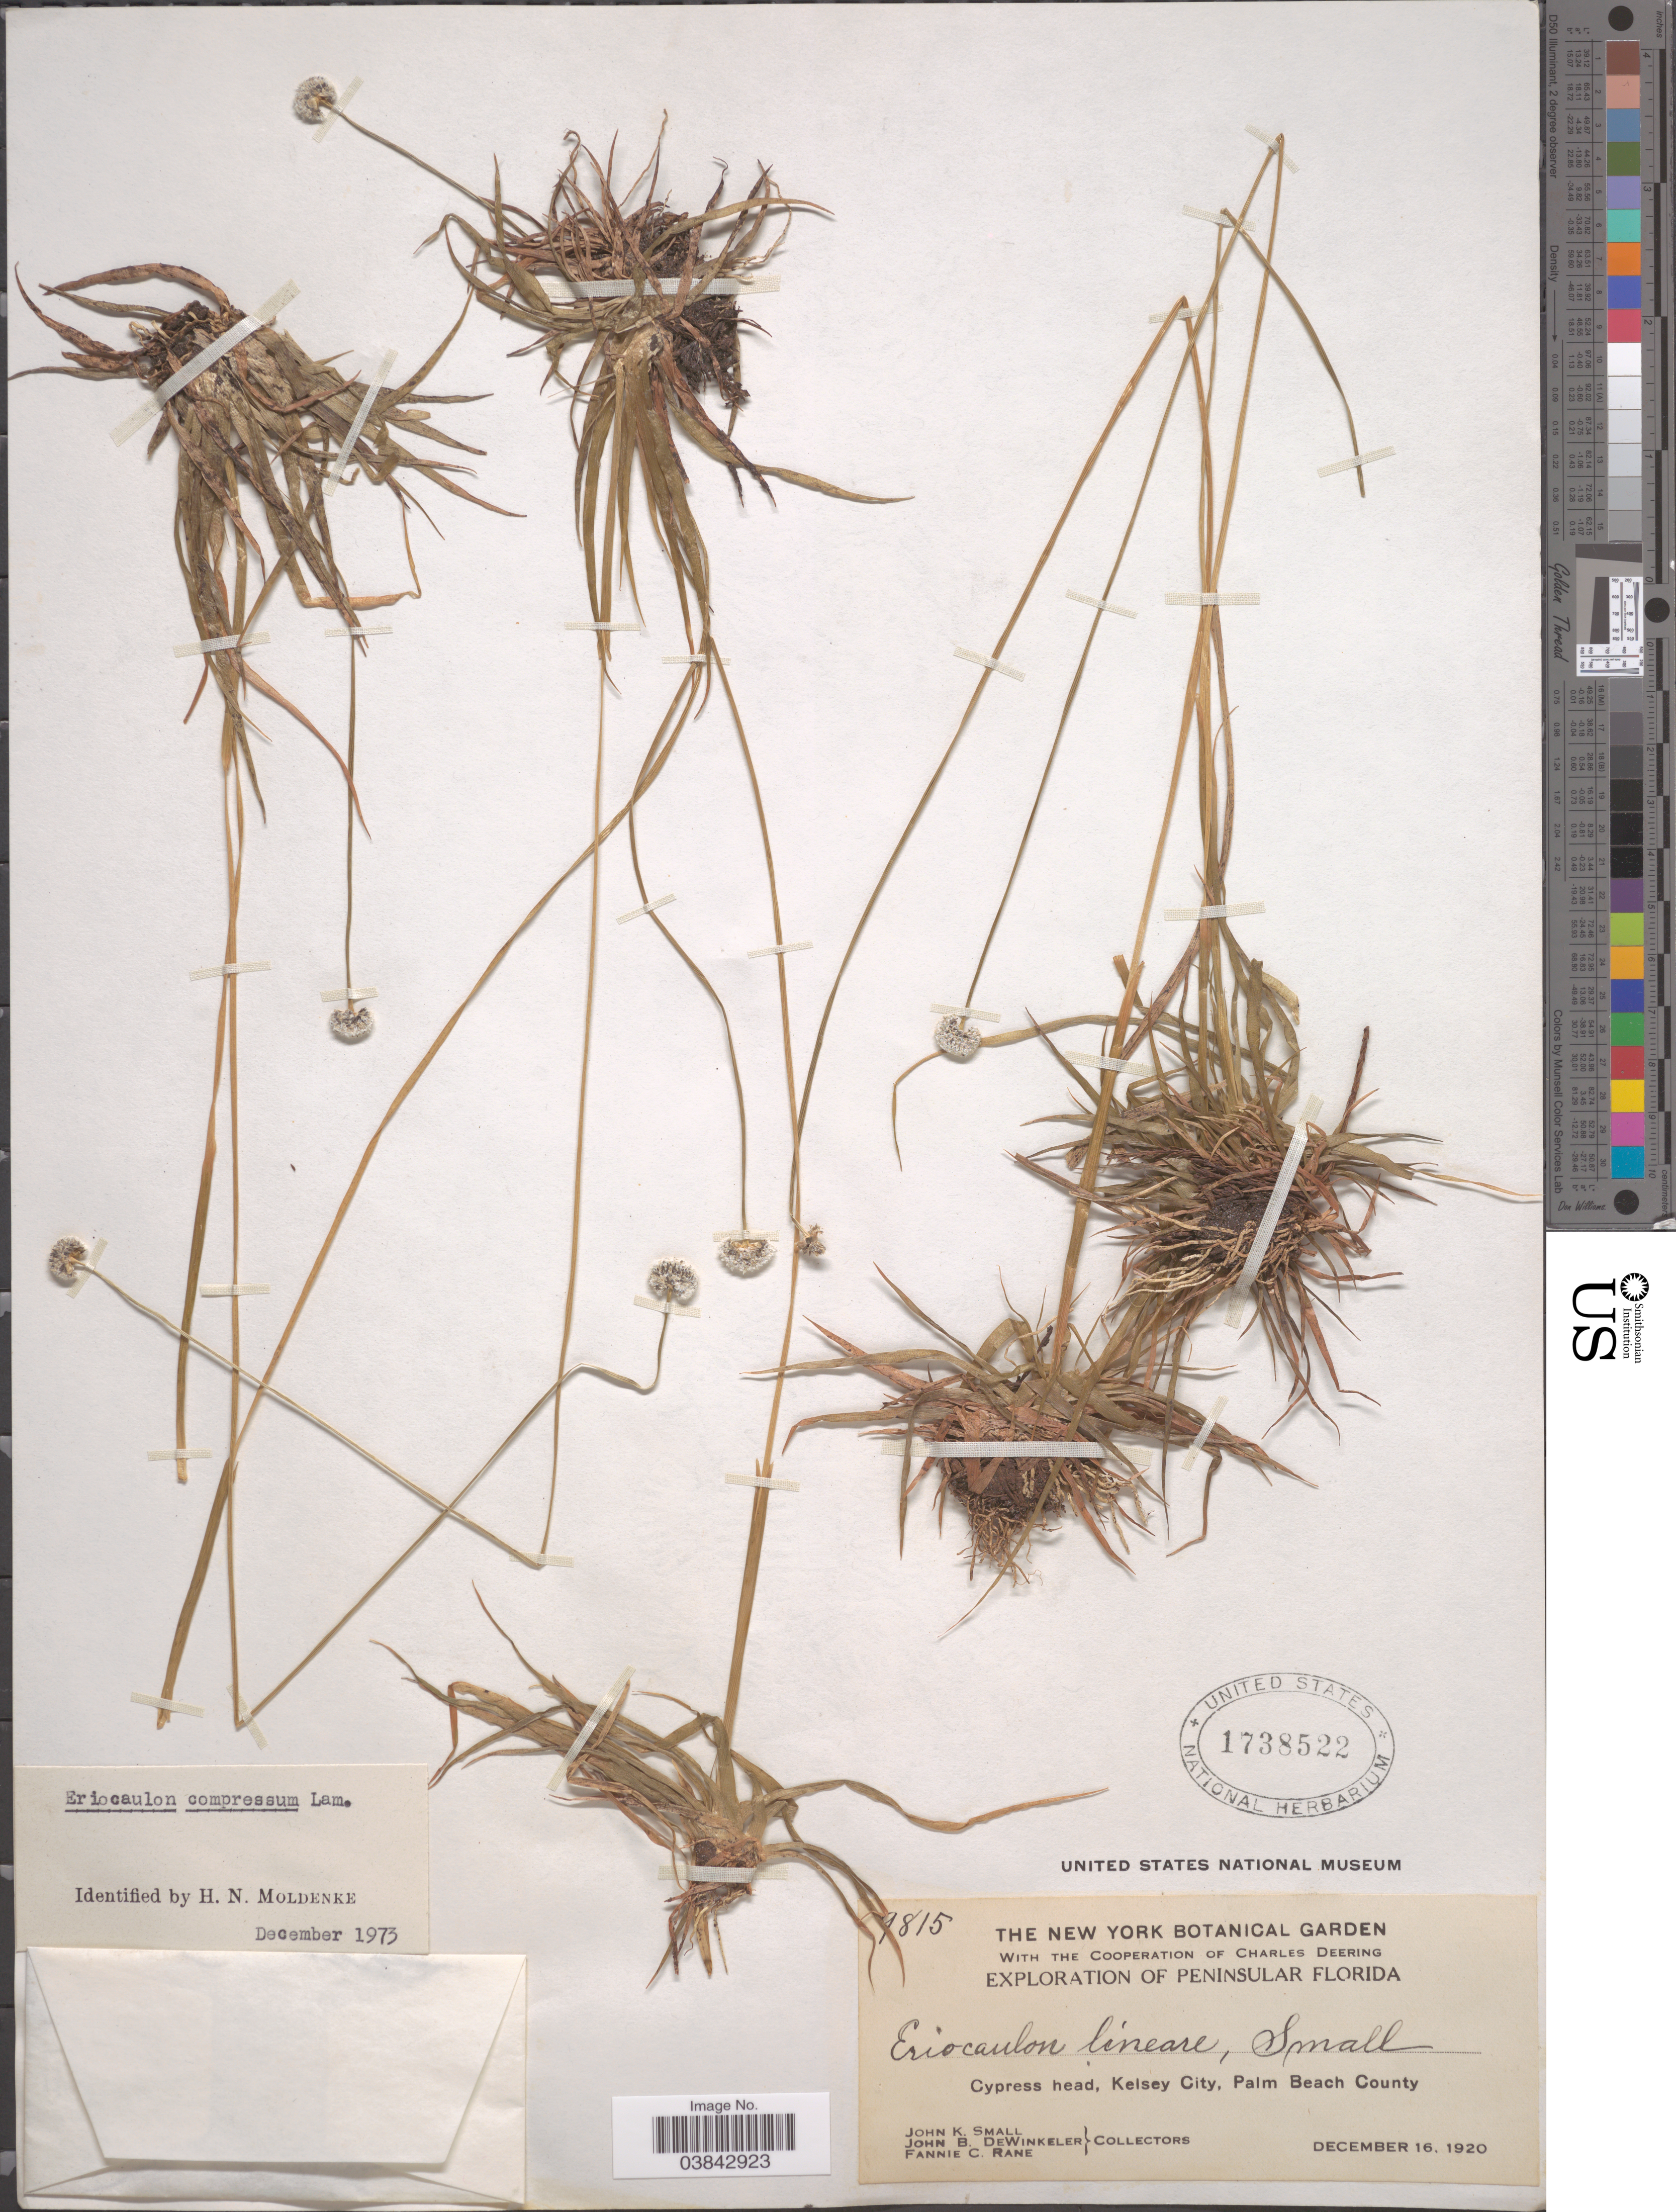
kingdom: Plantae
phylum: Tracheophyta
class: Liliopsida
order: Poales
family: Eriocaulaceae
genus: Eriocaulon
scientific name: Eriocaulon compressum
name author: Lam.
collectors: J. K. Small, J. B. Dewinkeler & F. Rane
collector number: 9815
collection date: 1920-12-16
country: United States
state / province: Florida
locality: Peninsular Florida. Cypress head, Kelsey City, Palm Beach County.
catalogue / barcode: US 1738522